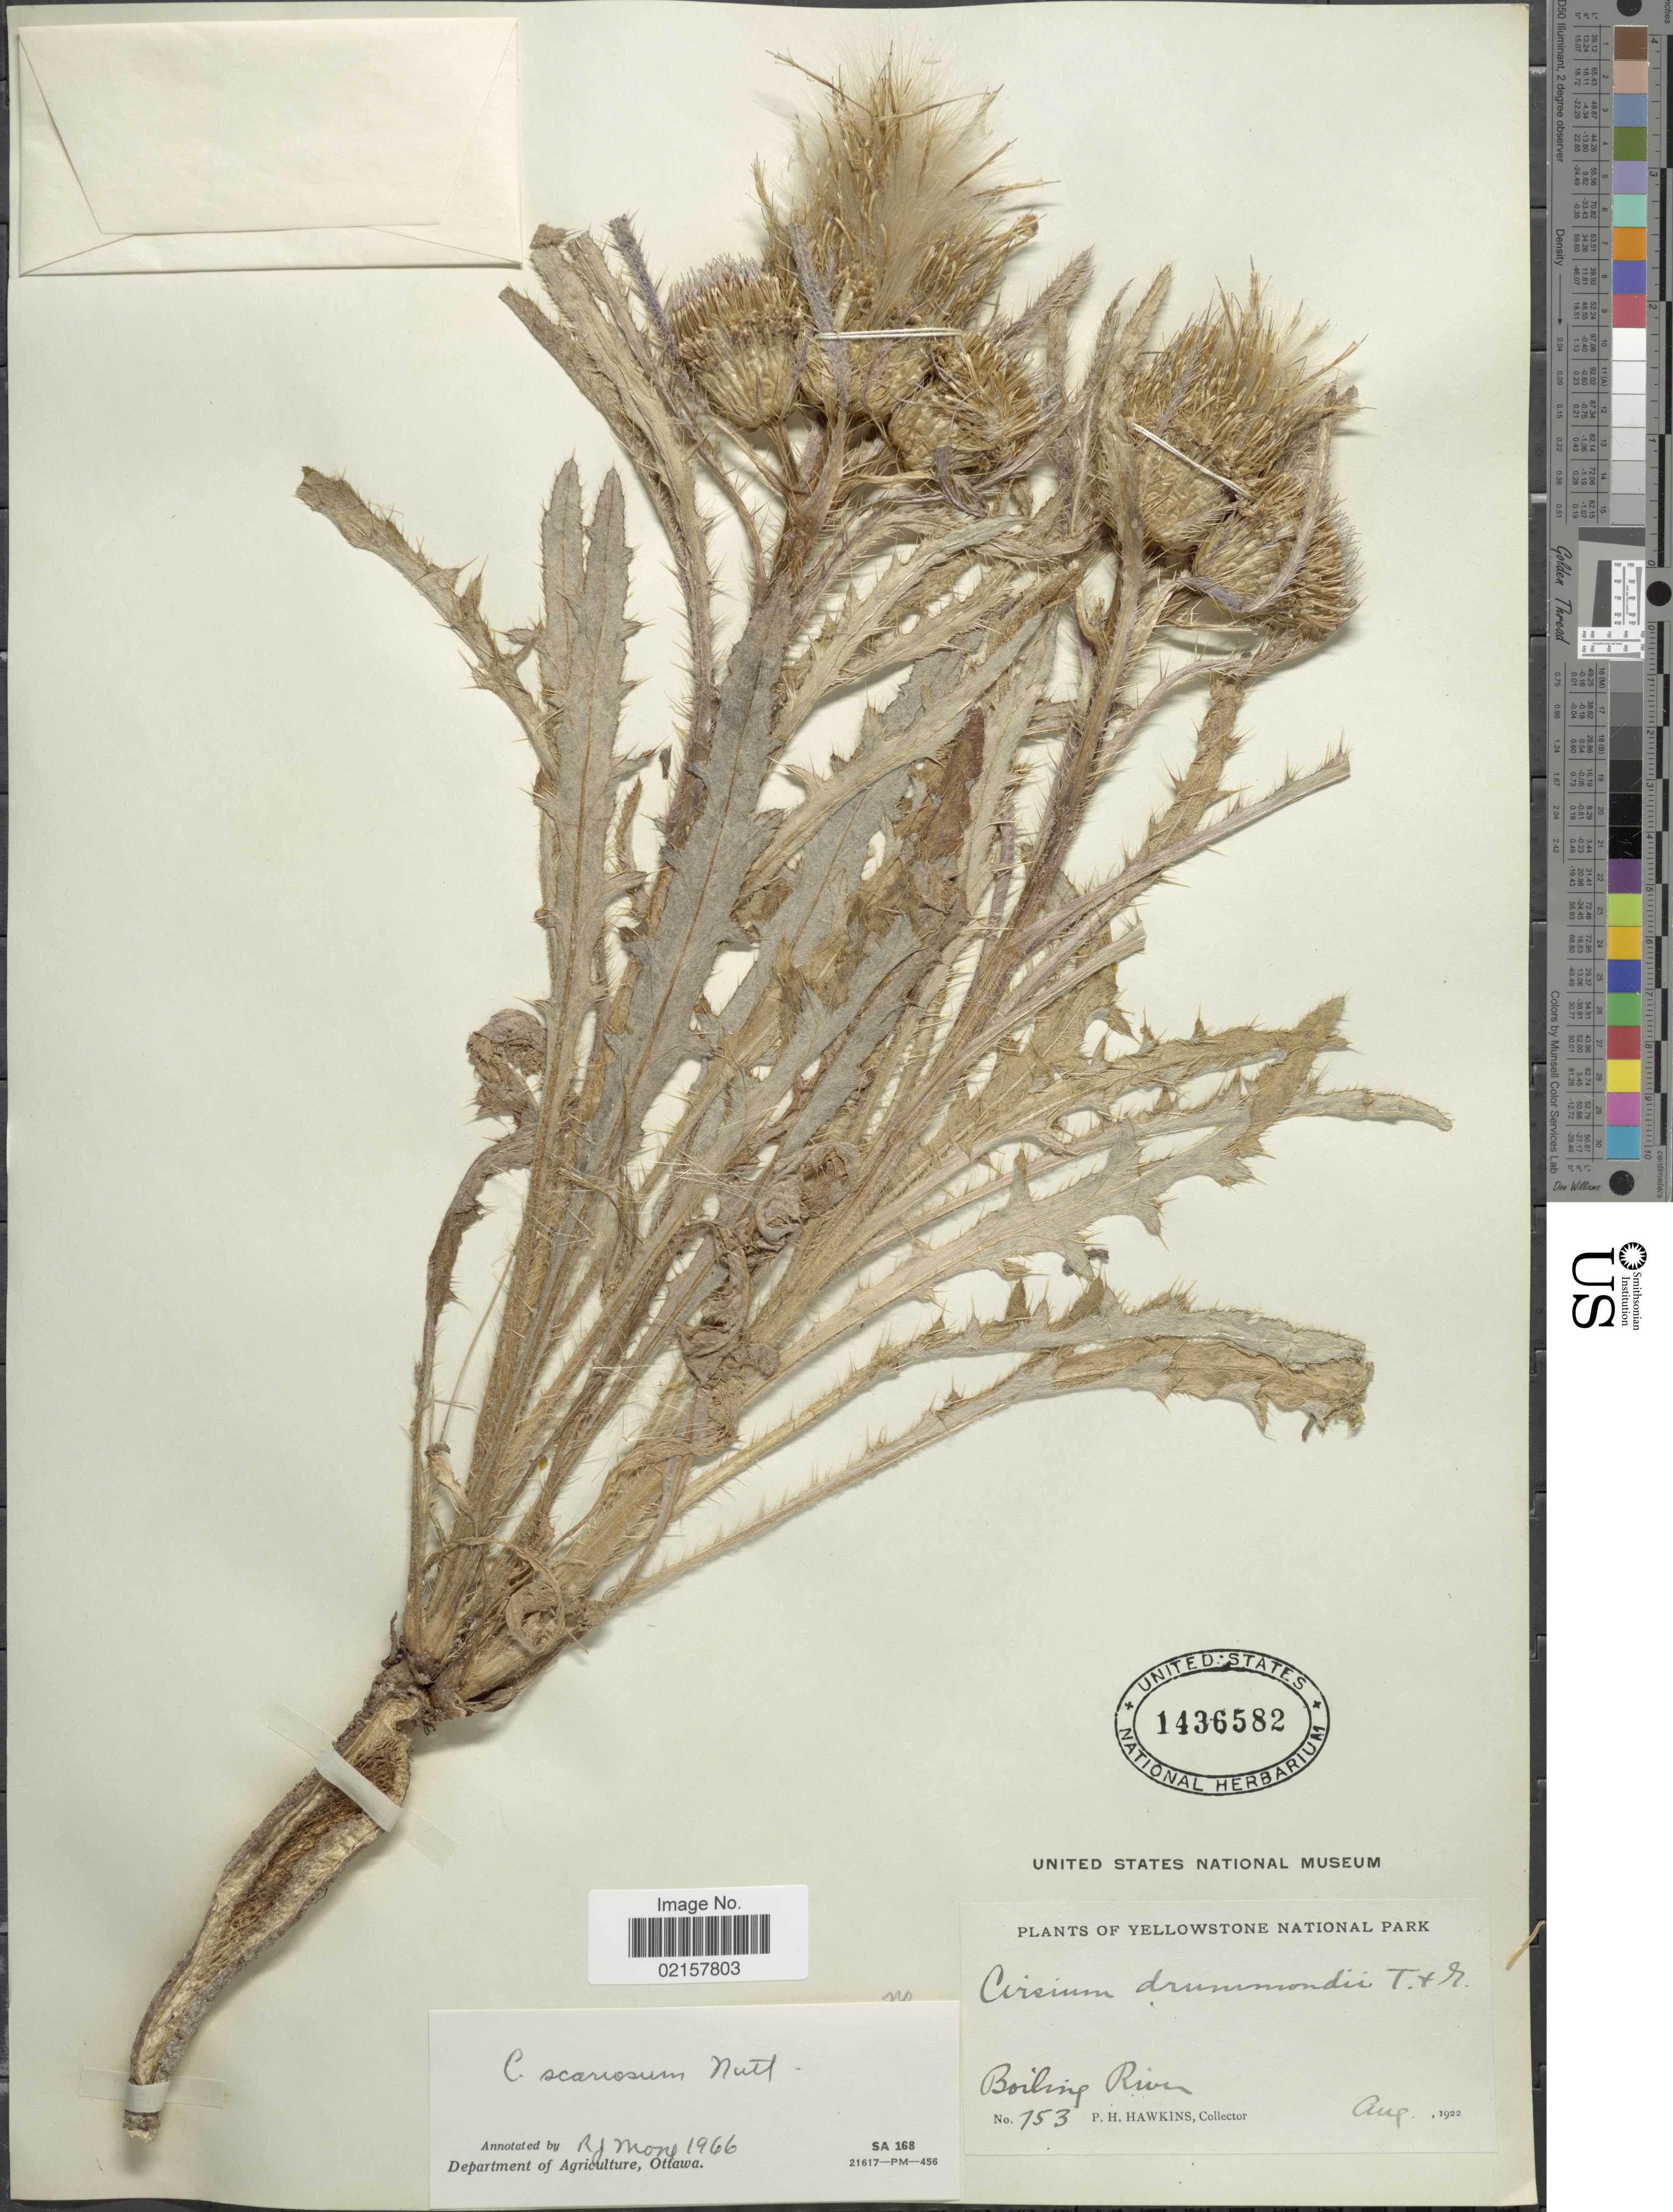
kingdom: Plantae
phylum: Tracheophyta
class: Magnoliopsida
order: Asterales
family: Asteraceae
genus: Cirsium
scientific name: Cirsium scariosum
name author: Nutt.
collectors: P. Hawkins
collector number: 753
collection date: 1922-08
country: United States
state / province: Wyoming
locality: Yellowstone National Park, Boiling River.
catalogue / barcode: US 1436582